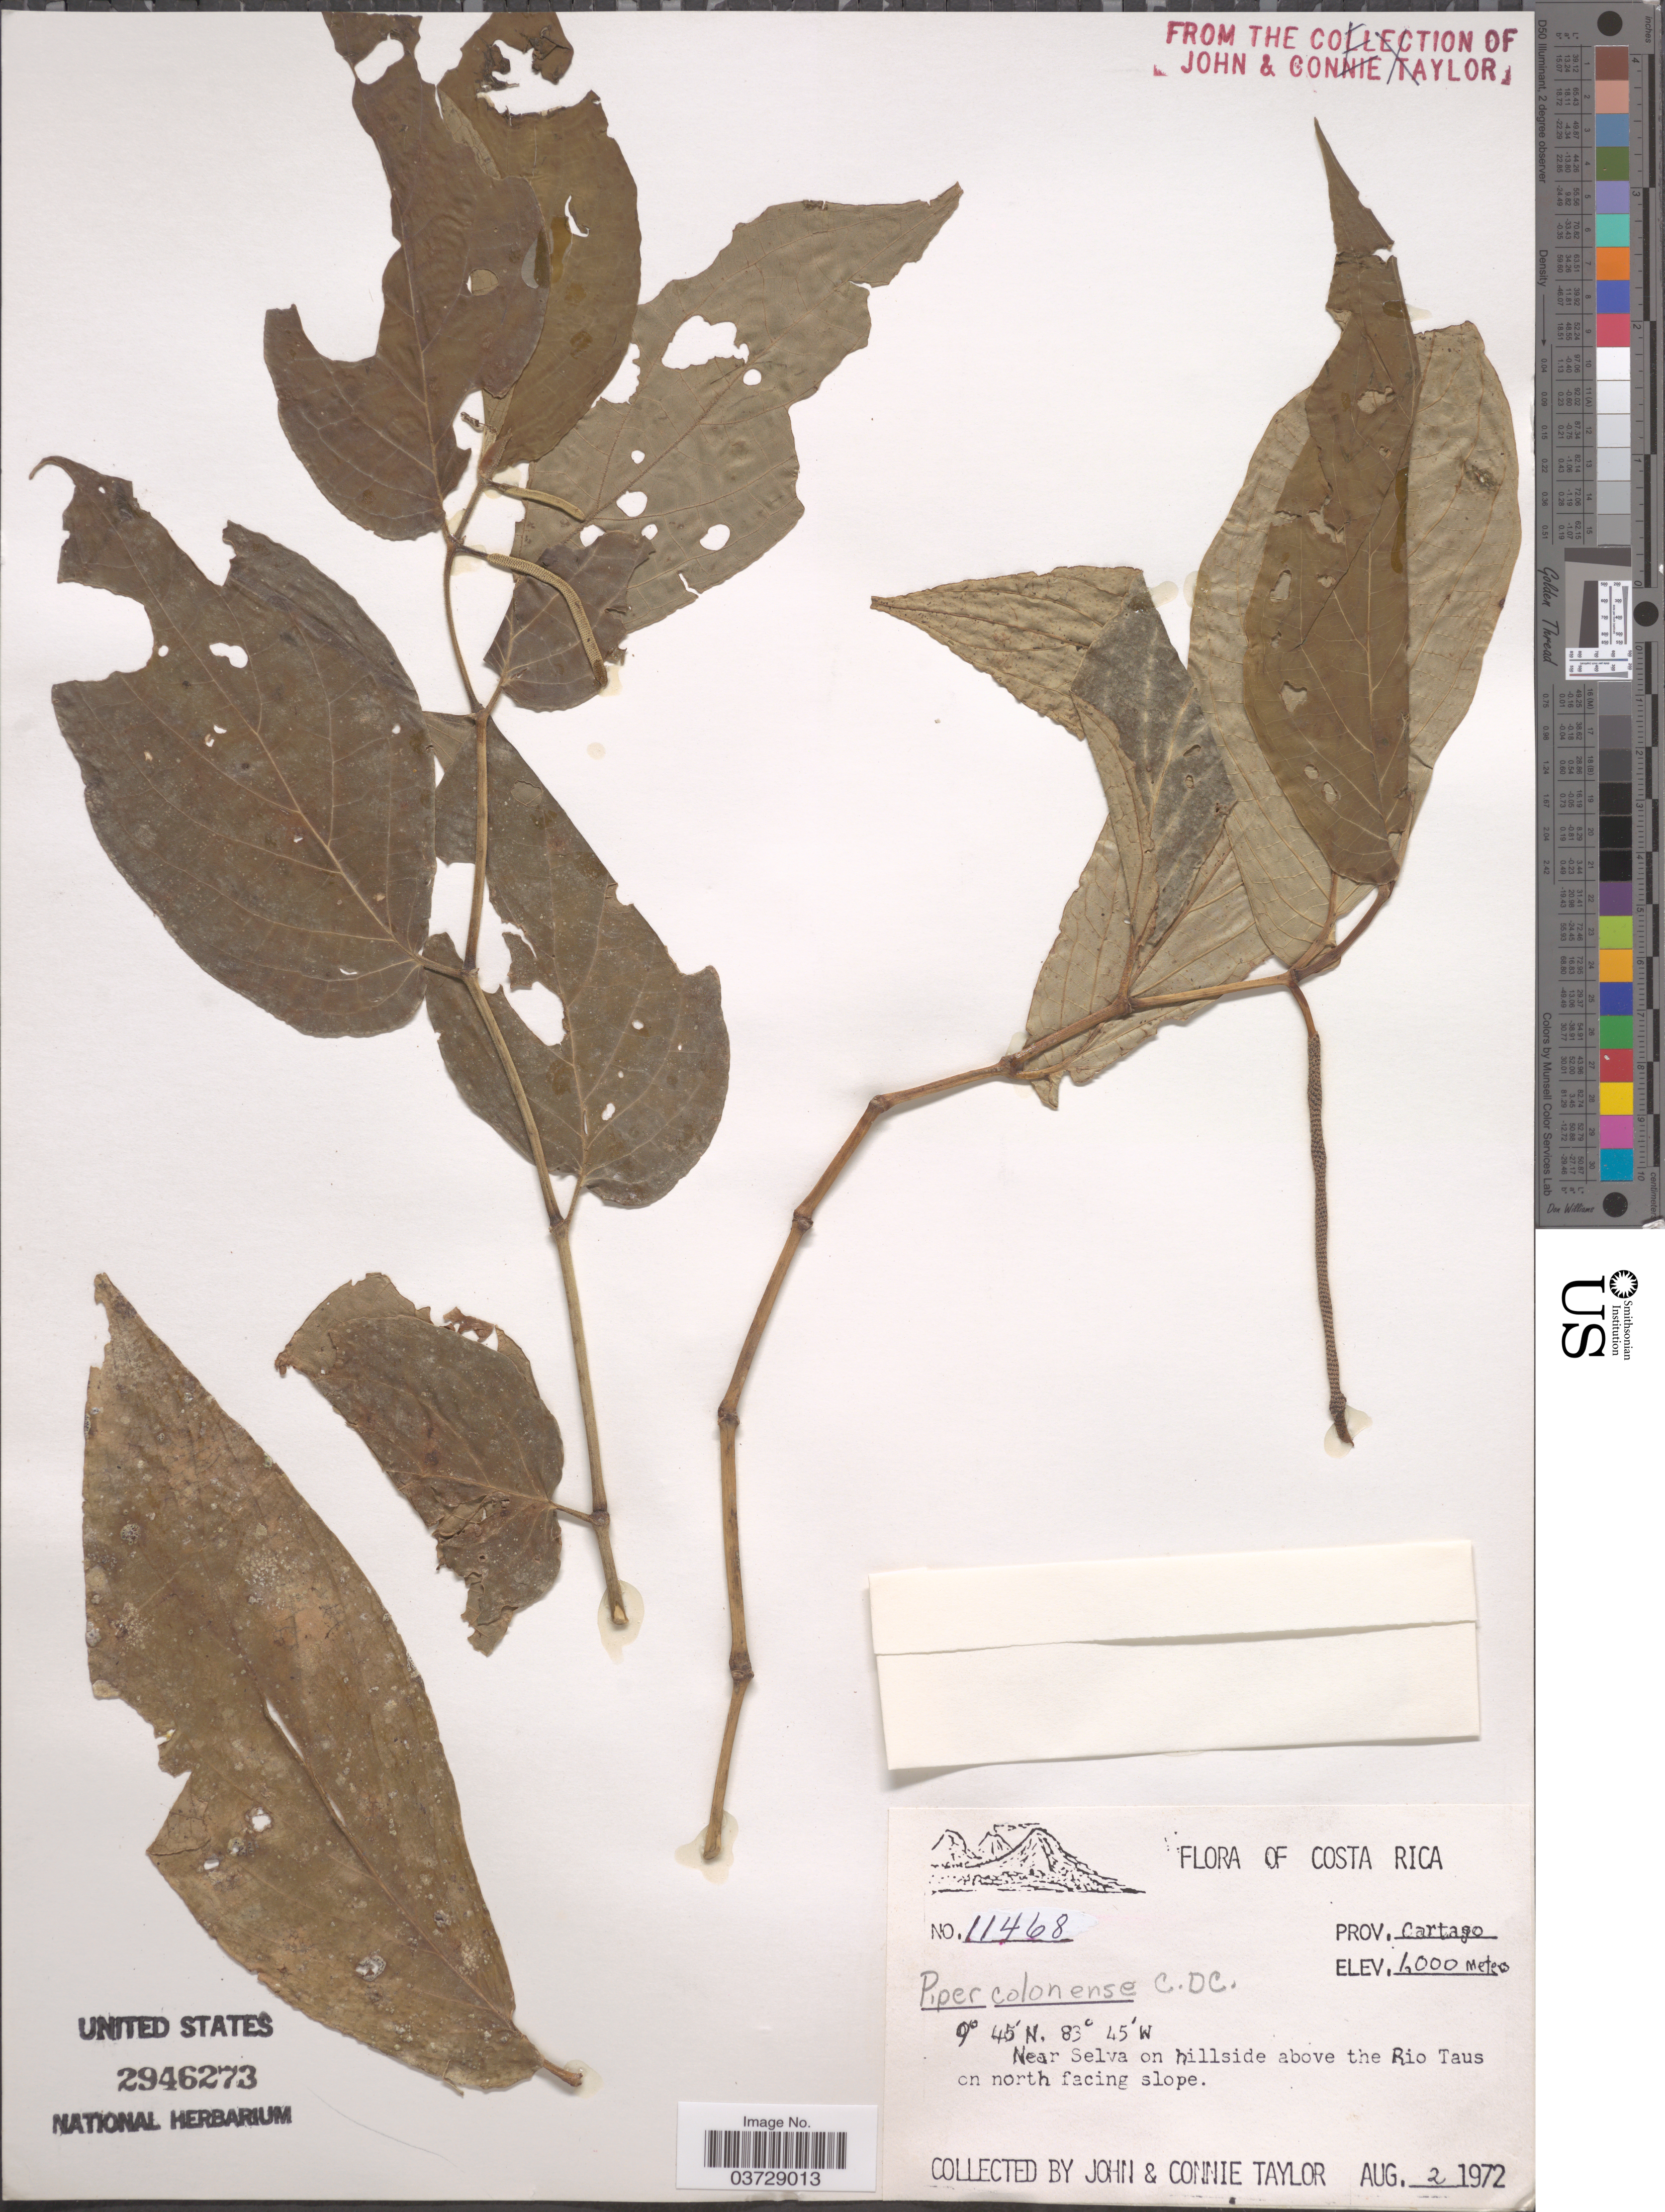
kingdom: Plantae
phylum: Tracheophyta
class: Magnoliopsida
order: Piperales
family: Piperaceae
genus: Piper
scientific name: Piper colonense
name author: C. DC.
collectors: J. Taylor & C. Taylor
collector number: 11468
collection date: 1972-08-02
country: Costa Rica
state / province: Cartago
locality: Near Selva on hillside above the Rio Taus on north facing slope.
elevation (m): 1000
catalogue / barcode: US 2946273